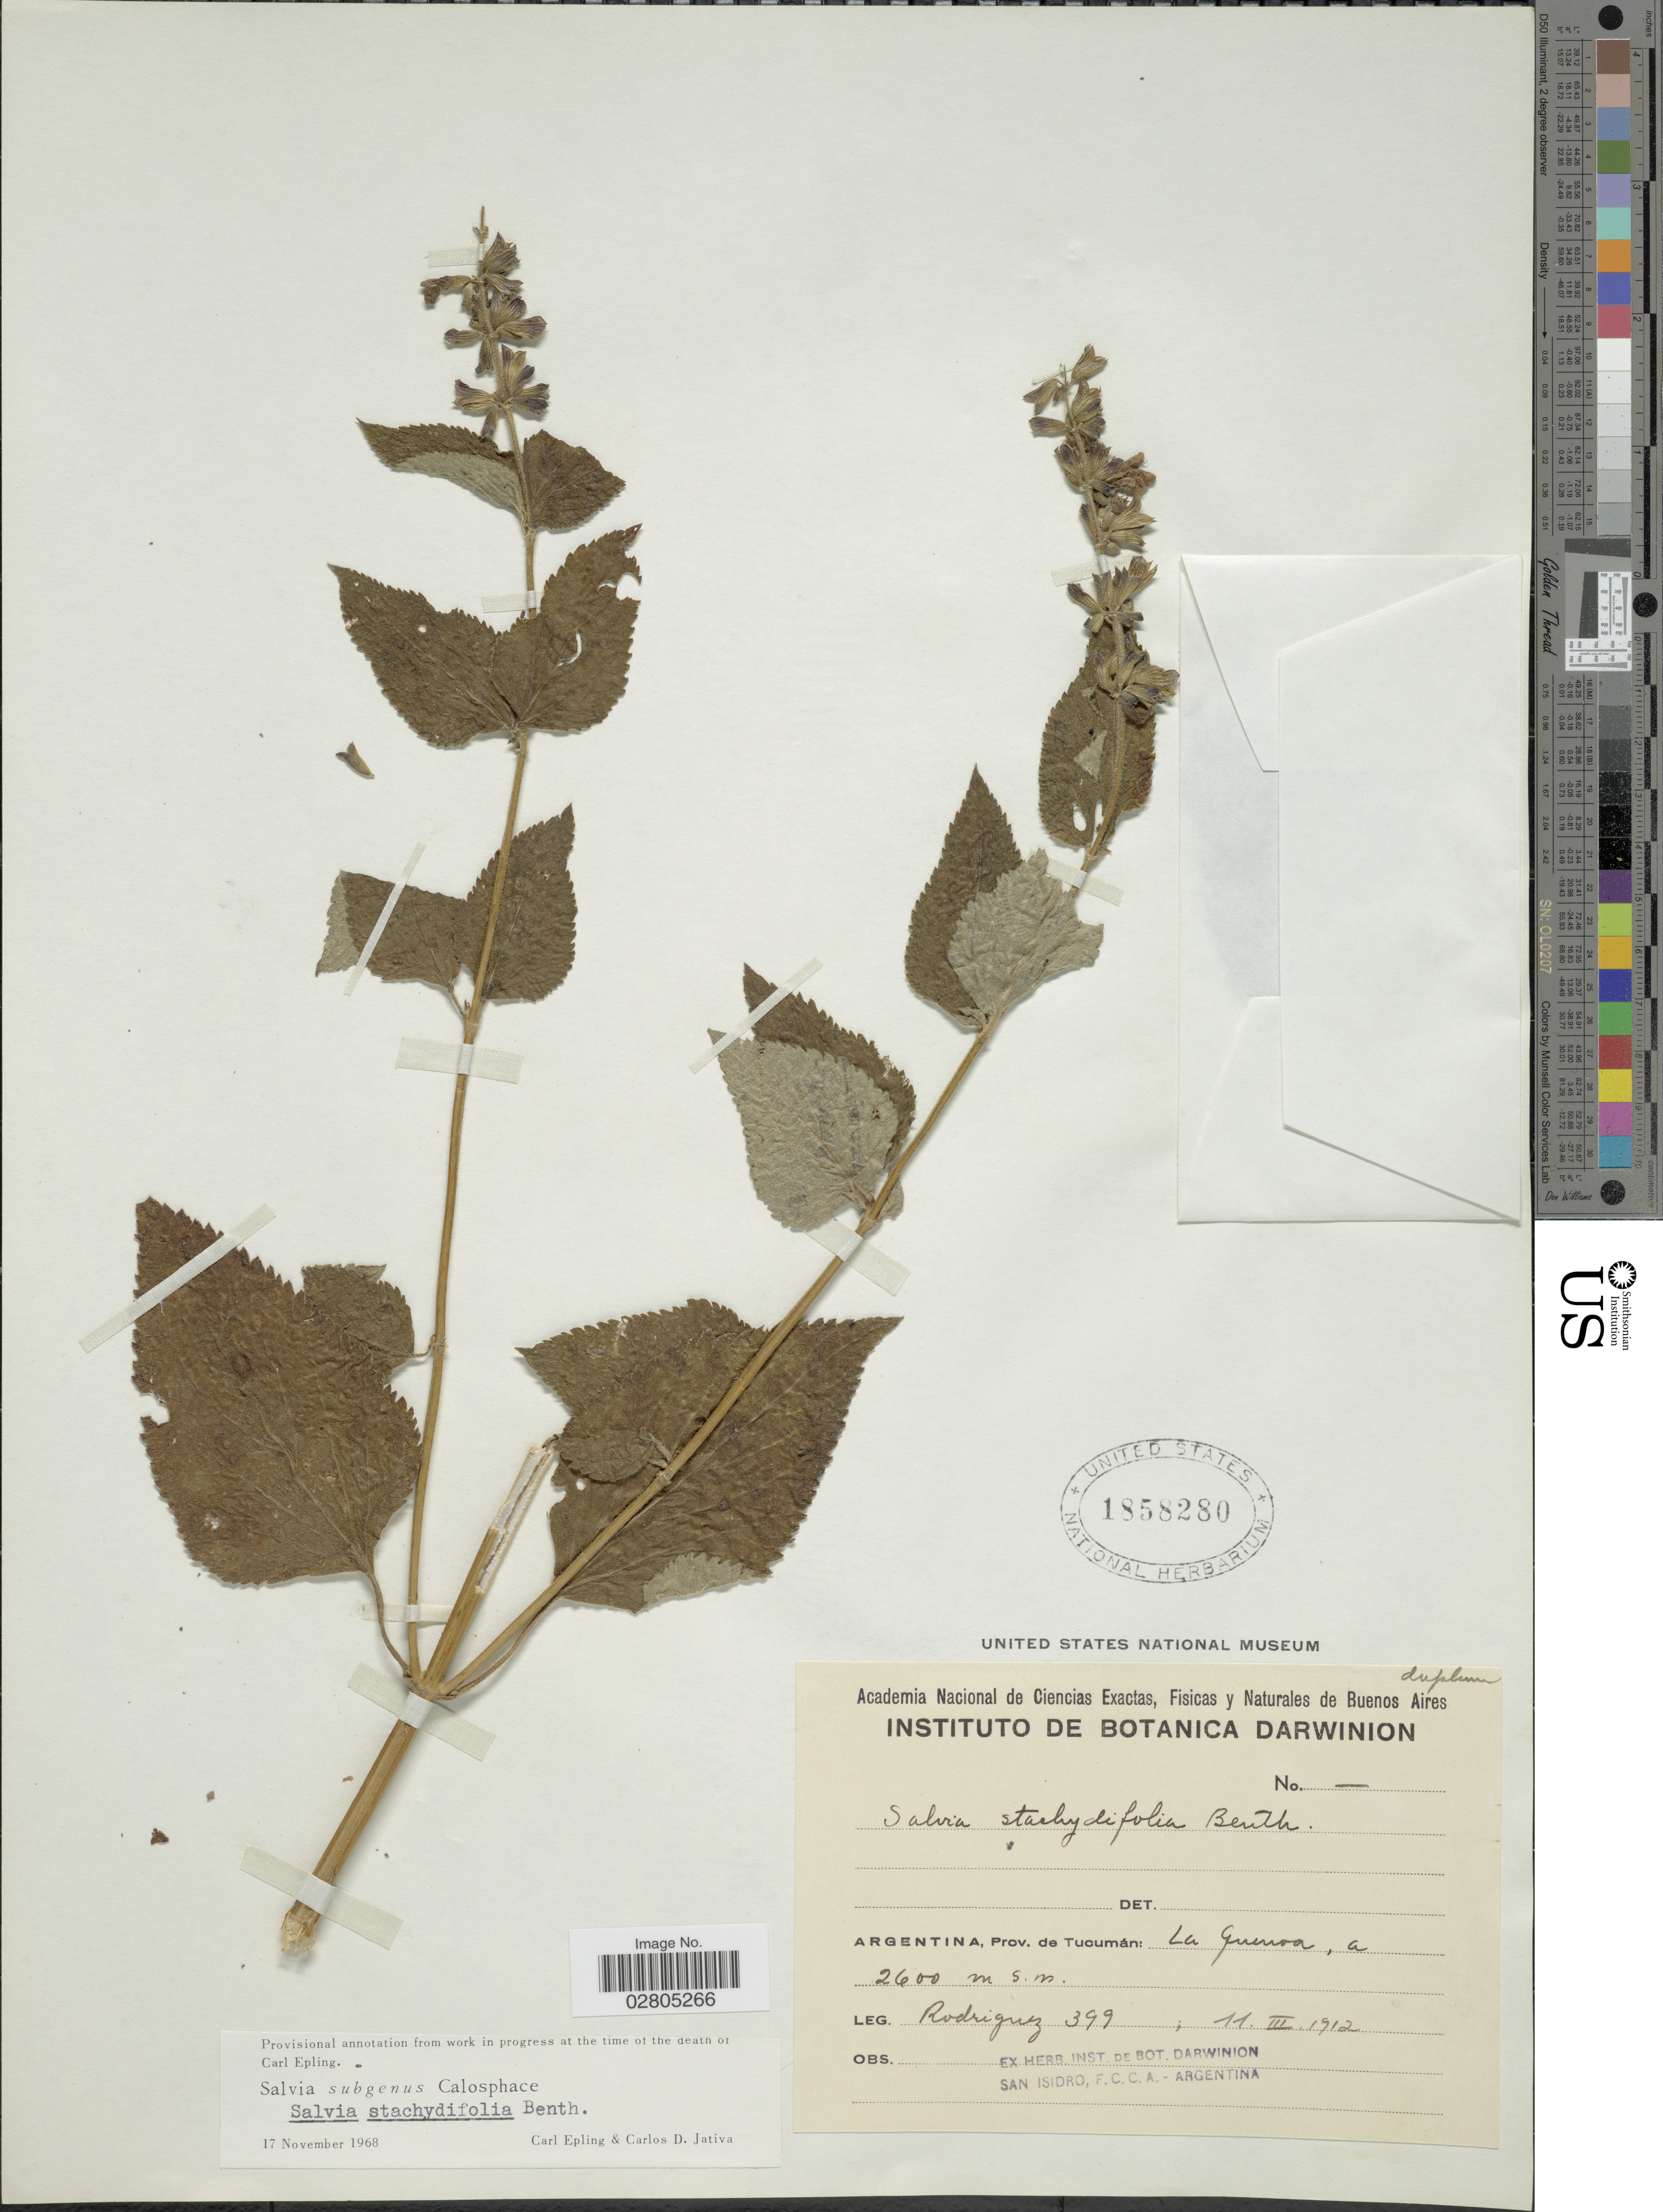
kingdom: Plantae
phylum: Tracheophyta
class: Magnoliopsida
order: Lamiales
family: Lamiaceae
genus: Salvia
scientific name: Salvia stachydifolia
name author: Benth.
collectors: Rodriguez, --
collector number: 399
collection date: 1912-03-11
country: Argentina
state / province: Tucuman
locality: Prov. de Tucumán, La Guenoa.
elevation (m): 2600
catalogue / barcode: US 1858280